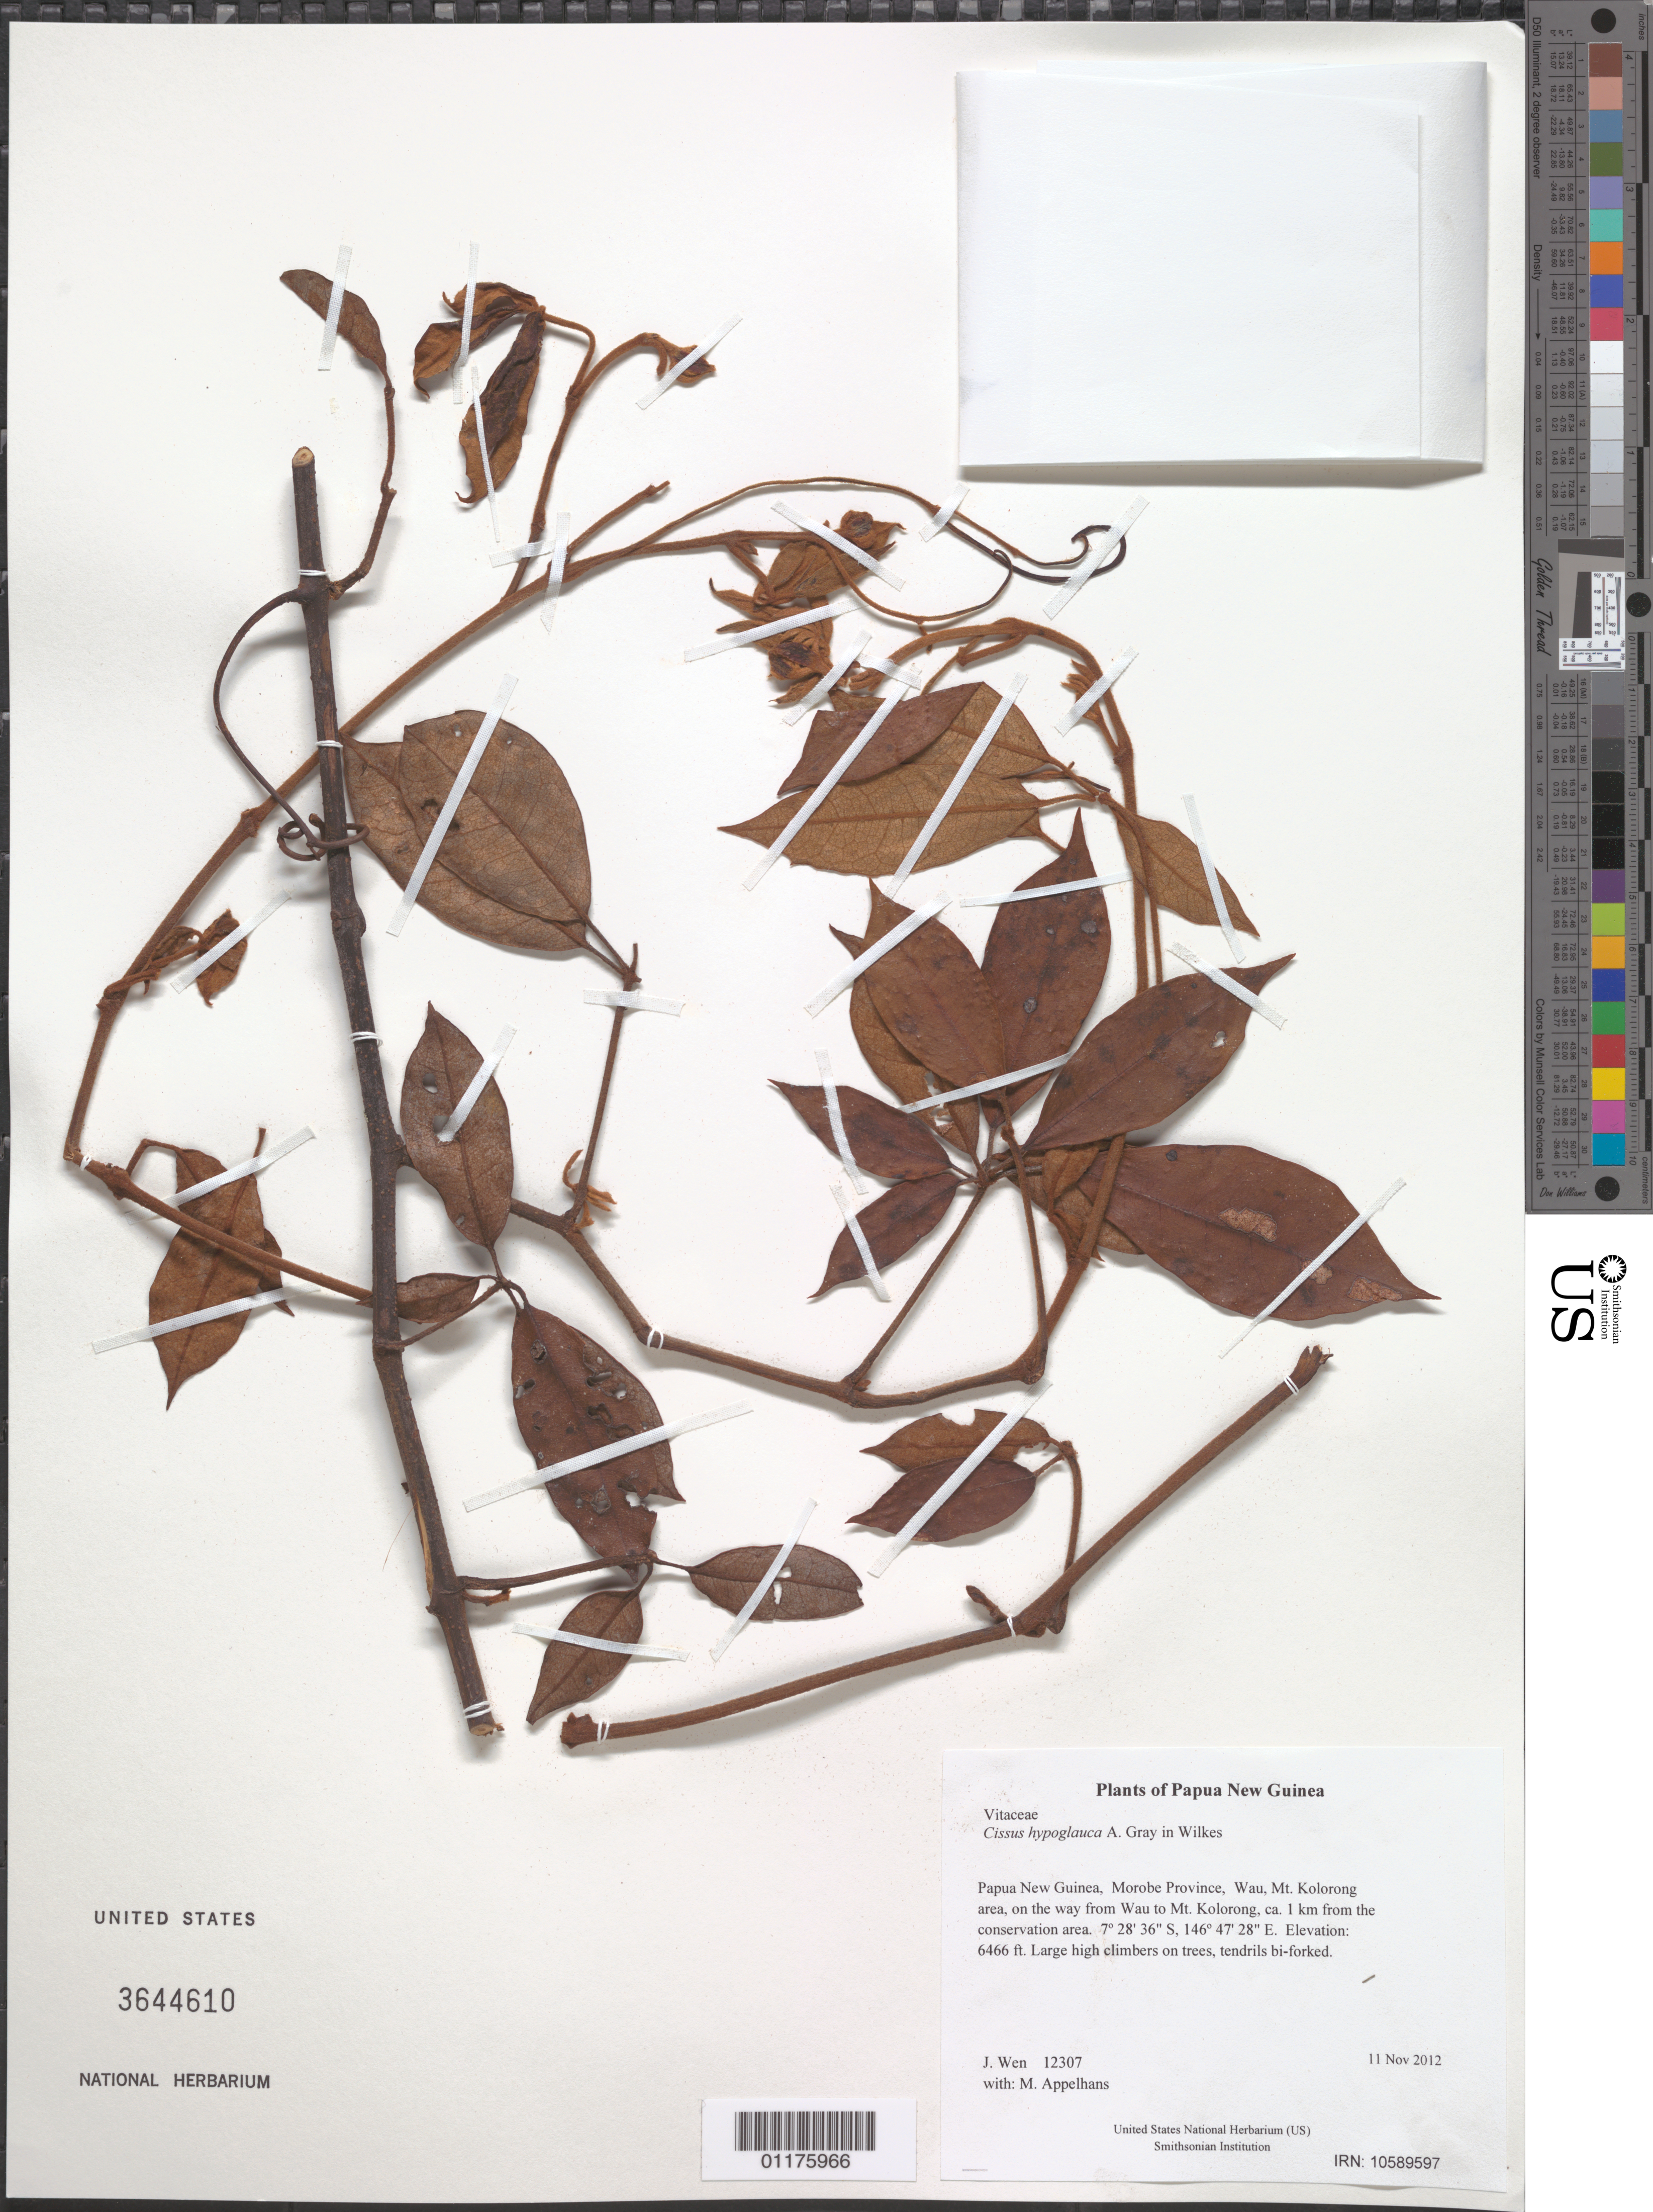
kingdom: Plantae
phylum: Tracheophyta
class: Magnoliopsida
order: Vitales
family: Vitaceae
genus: Cissus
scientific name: Cissus hypoglauca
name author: A. Gray in Wilkes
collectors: M. Appelhans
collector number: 12307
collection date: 2012-11-11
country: Papua New Guinea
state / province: Morobe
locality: Wau, Mt. Kolorong area, on the way from Wau to Mt. Kolorong, ca. 1 km from the conservation area.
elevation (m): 1971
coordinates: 07 28.600 S, 146 47.468 E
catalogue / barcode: US 3644610